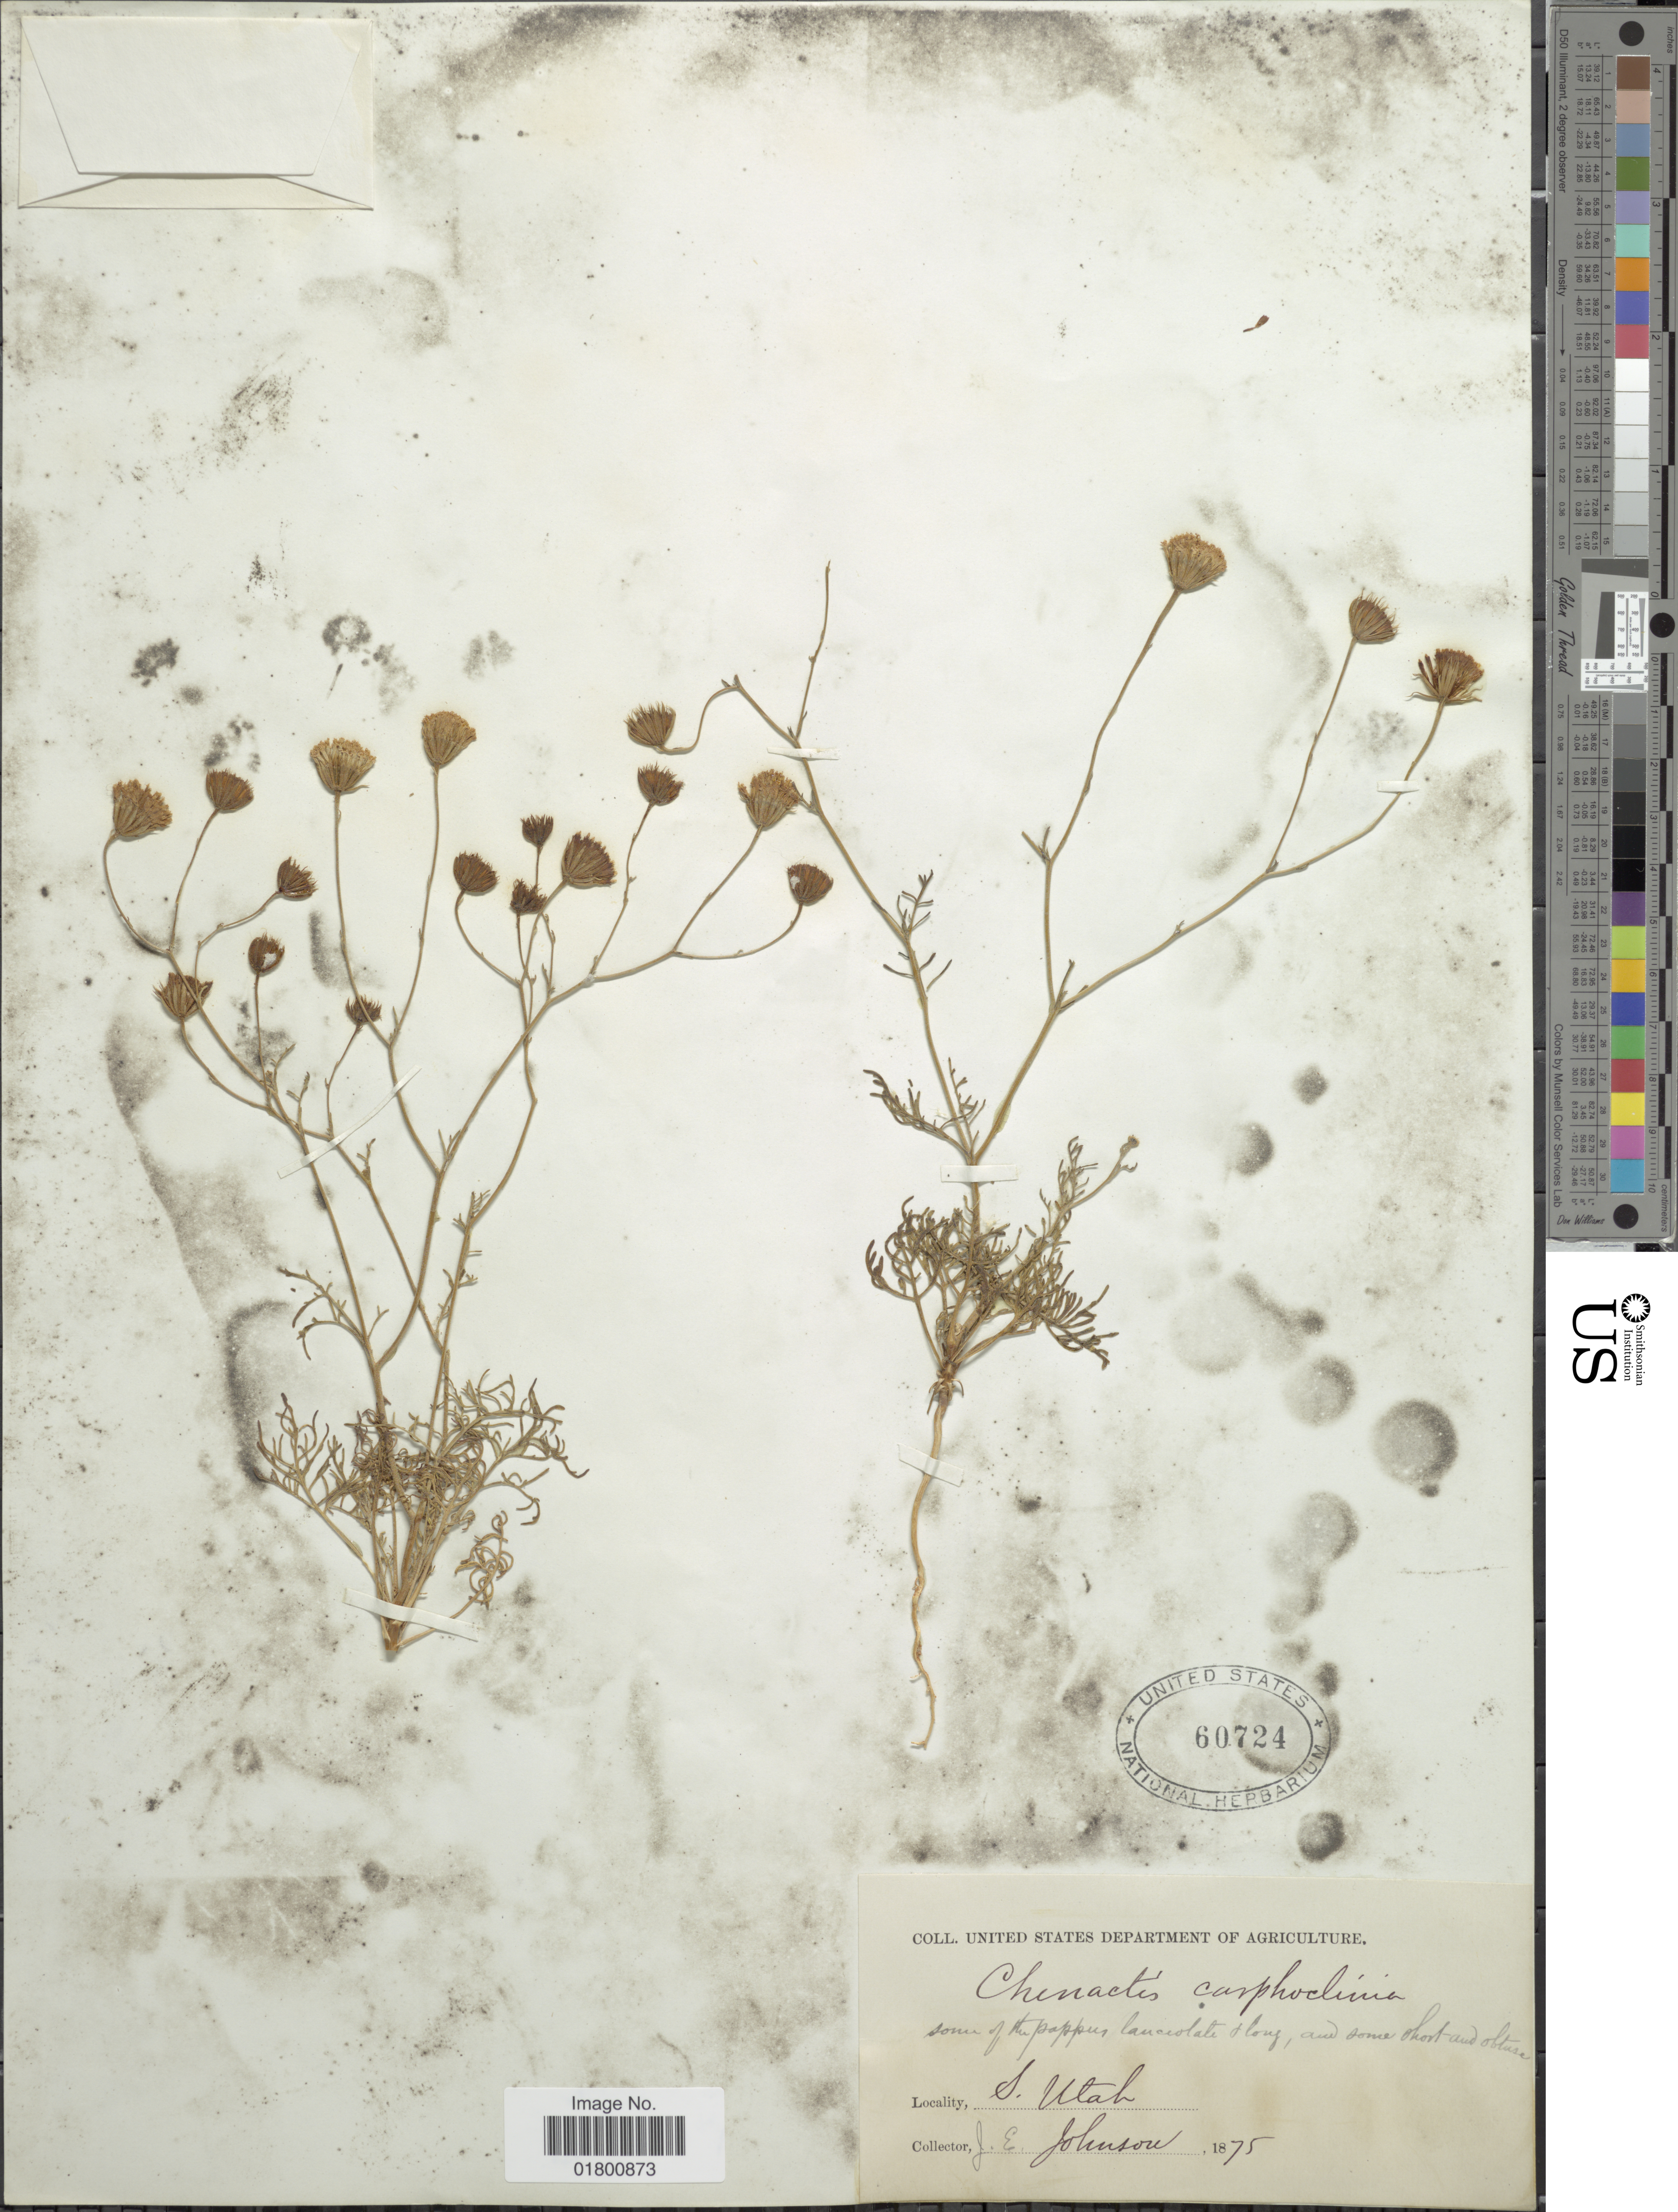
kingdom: Plantae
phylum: Tracheophyta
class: Magnoliopsida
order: Asterales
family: Asteraceae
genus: Chaenactis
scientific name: Chaenactis carphoclinia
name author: A. Gray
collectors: J. E. Johnson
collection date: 1875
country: United States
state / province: Utah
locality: S. Utah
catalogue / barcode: US 60724